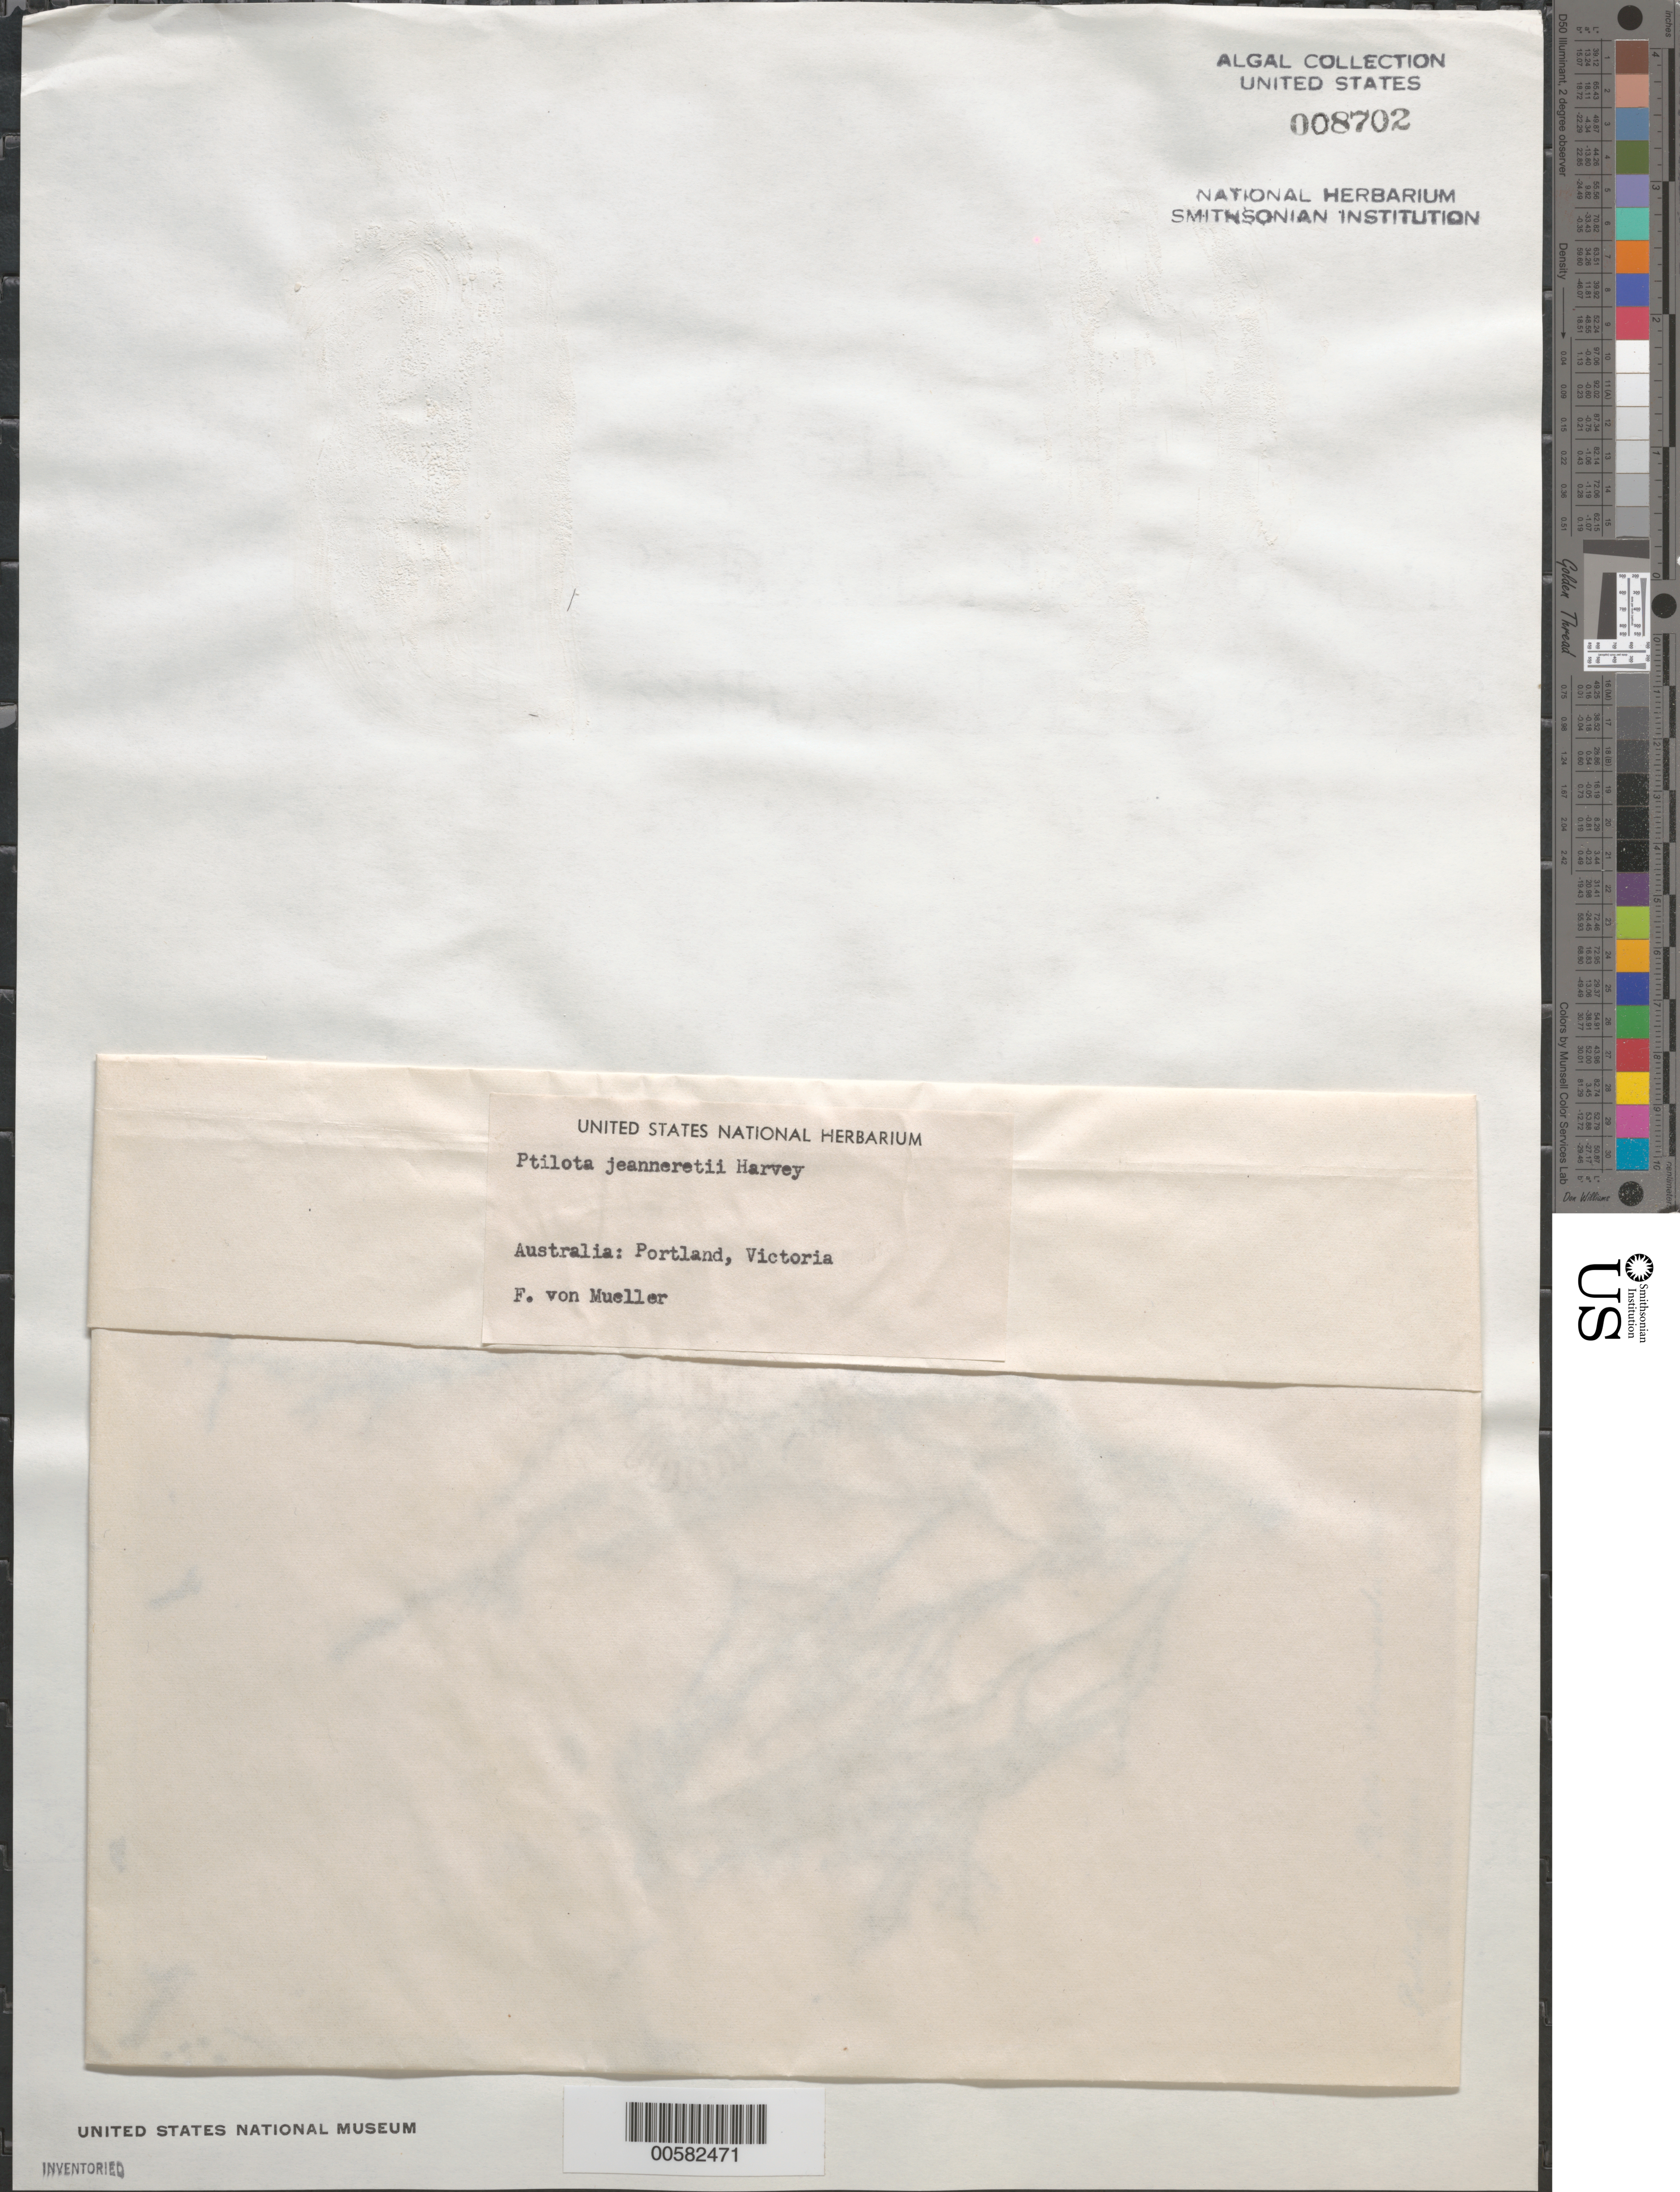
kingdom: Plantae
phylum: Rhodophyta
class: Florideophyceae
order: Ceramiales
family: Callithamniaceae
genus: Diapse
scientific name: Diapse ptilota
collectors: F. Mueller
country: Australia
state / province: Victoria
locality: Portland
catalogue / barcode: US 8702